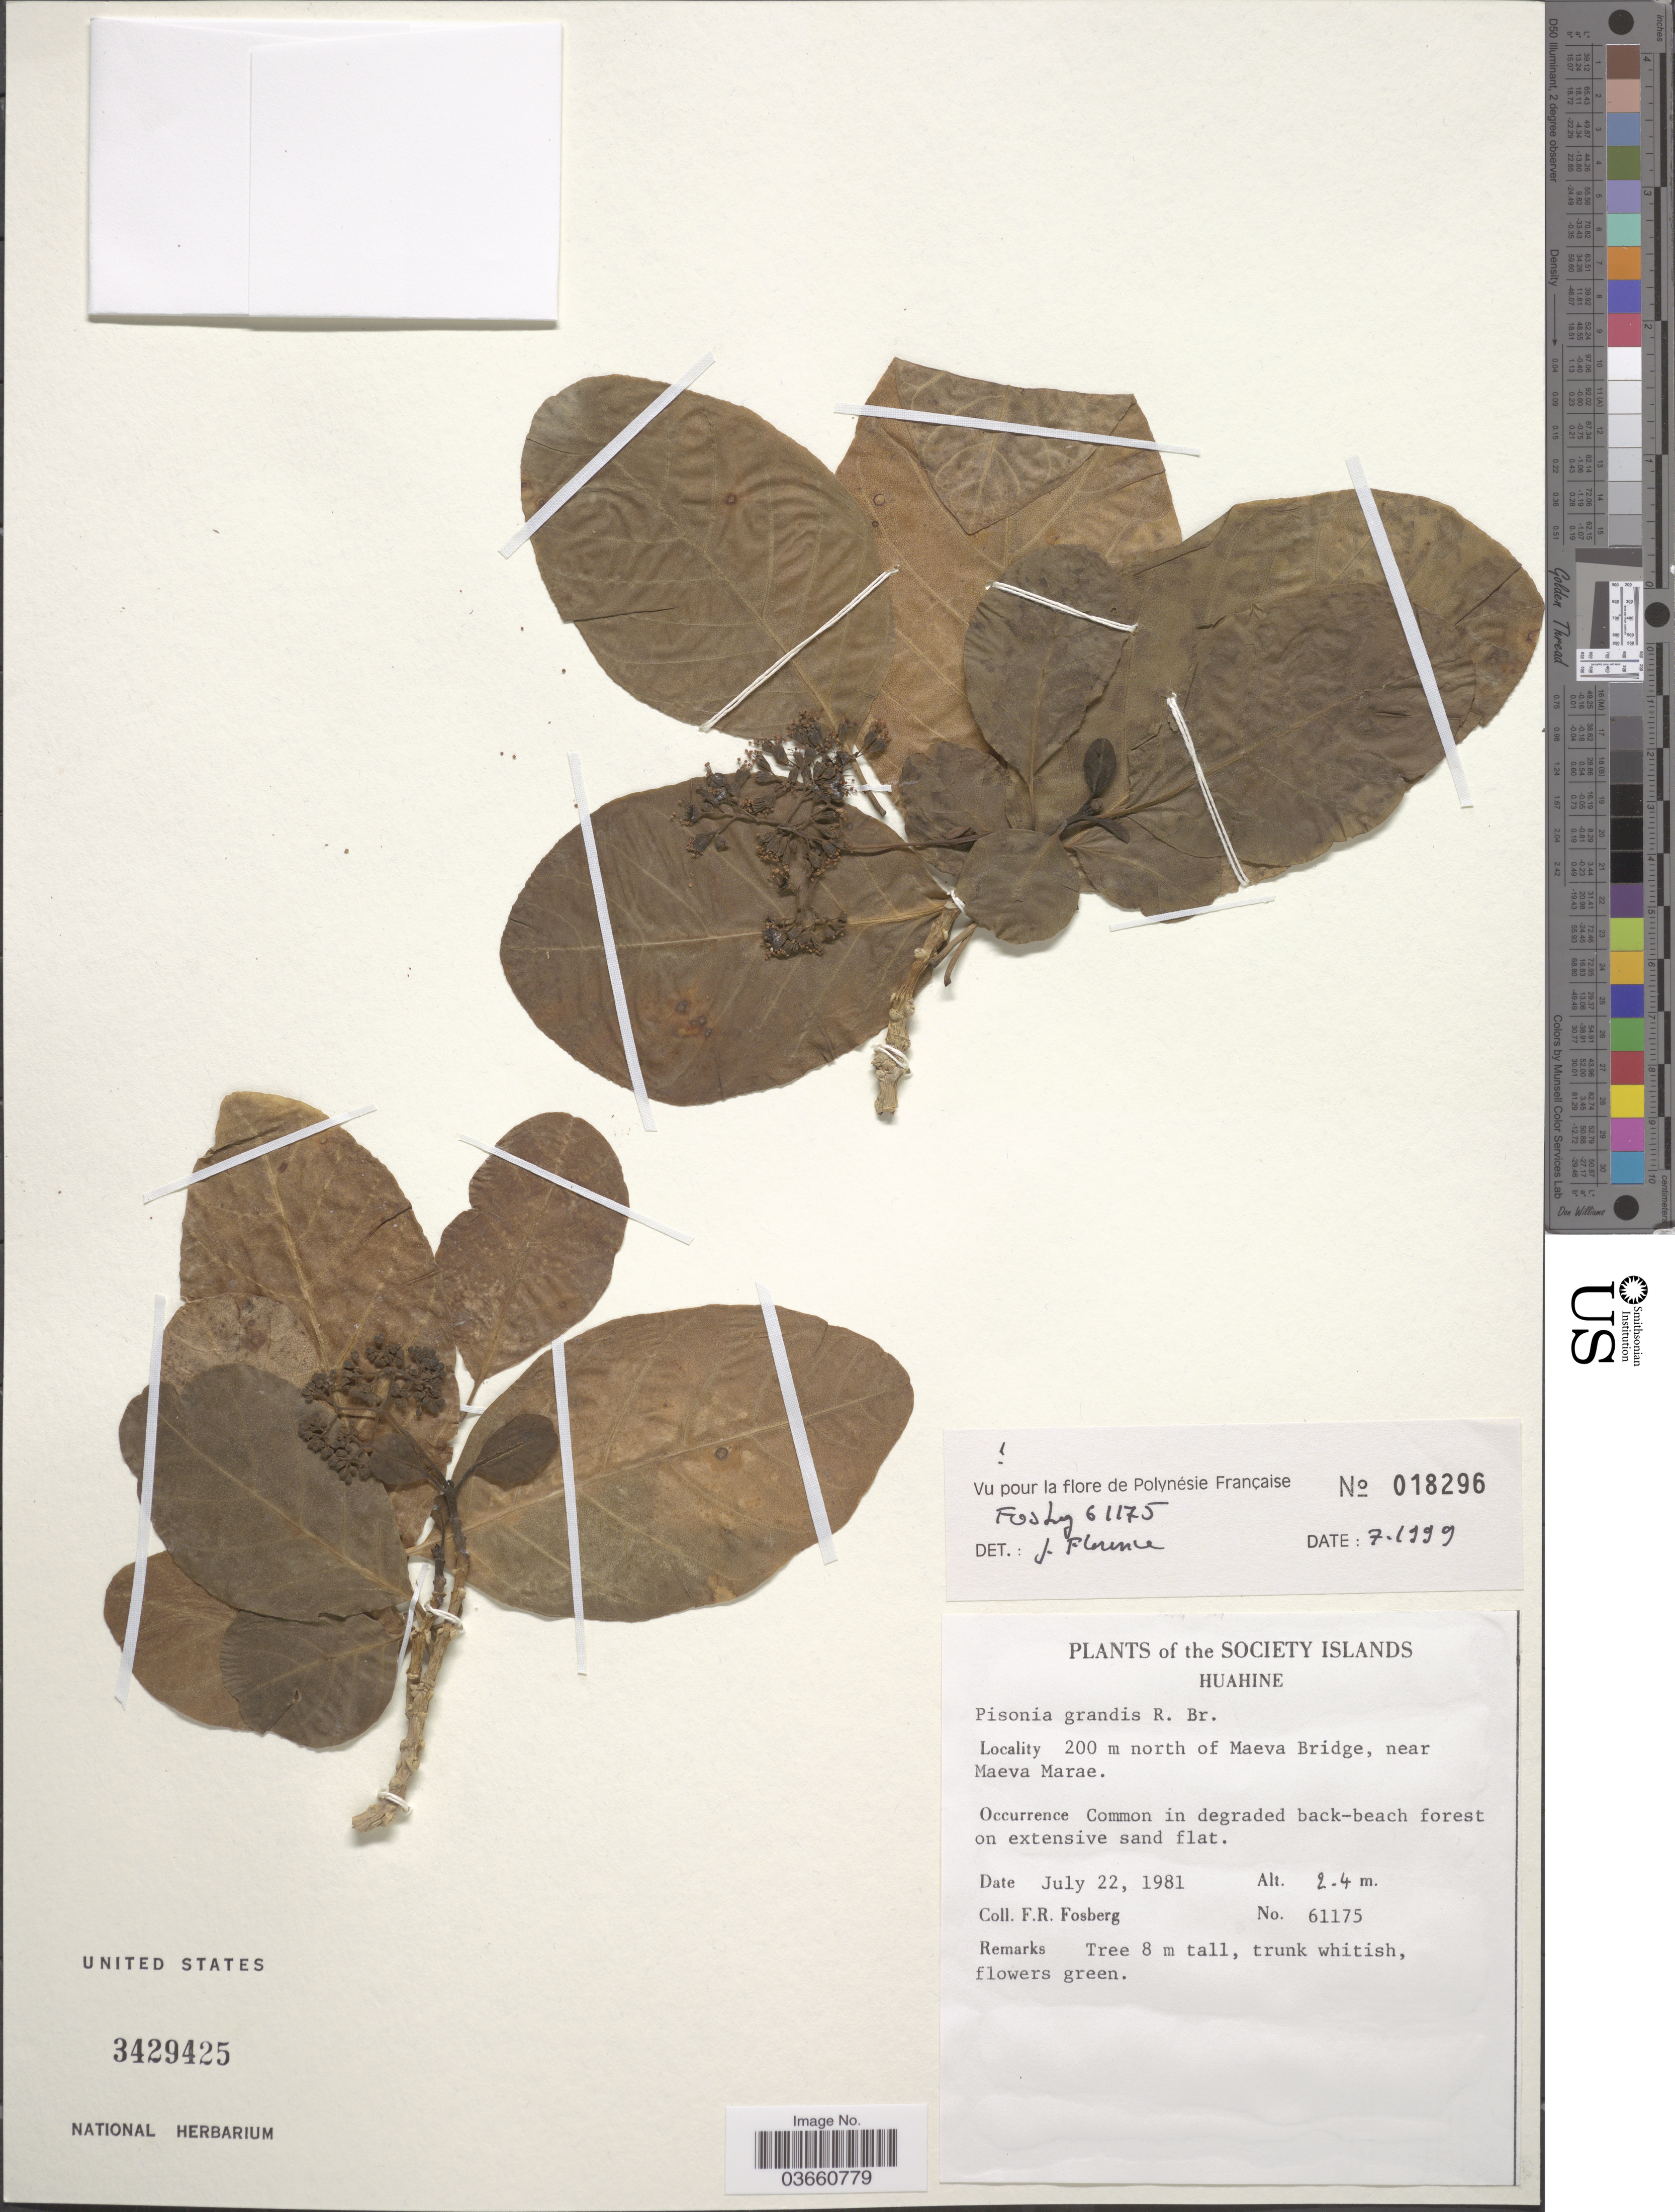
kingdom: Plantae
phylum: Tracheophyta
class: Magnoliopsida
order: Caryophyllales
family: Nyctaginaceae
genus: Pisonia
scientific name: Pisonia grandis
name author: R. Br.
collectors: F. R. Fosberg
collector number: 61175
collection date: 1981-07-22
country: French Polynesia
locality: The Society Islands. Huahine. 200 m north of Maeva Bridge, near Maeva Marae.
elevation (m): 2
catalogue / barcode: US 3429425